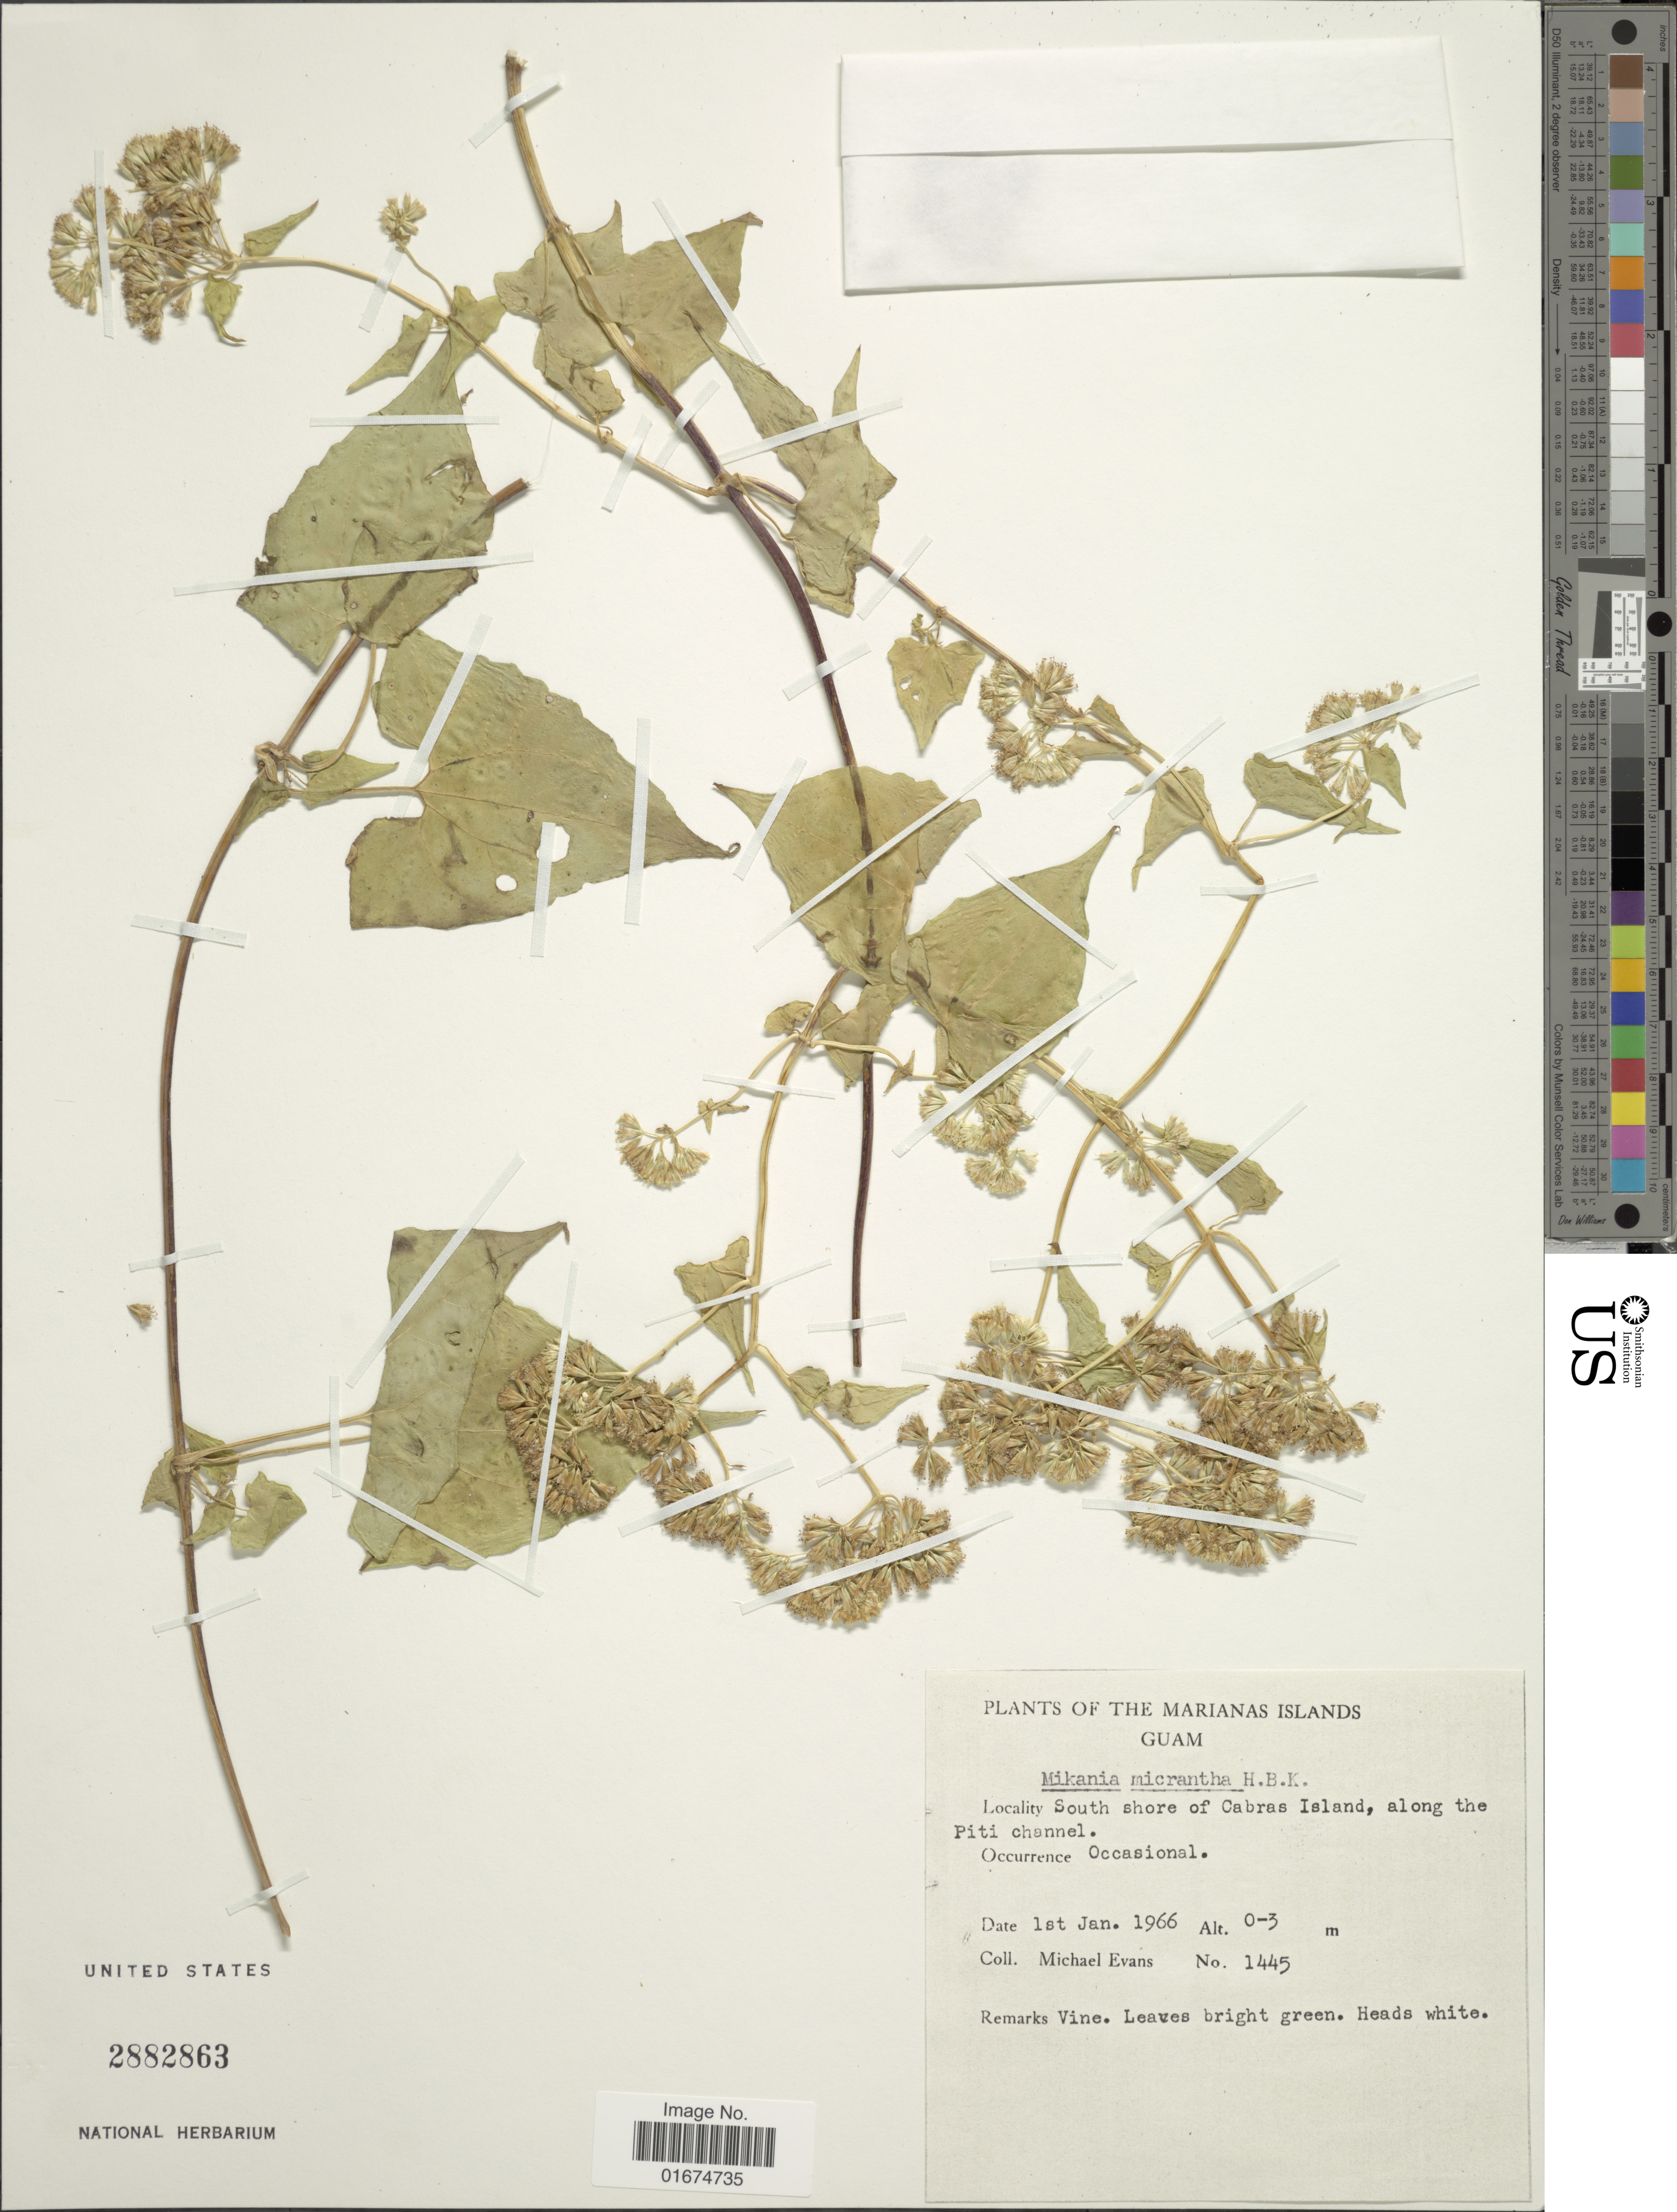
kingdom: Plantae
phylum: Tracheophyta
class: Magnoliopsida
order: Asterales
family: Asteraceae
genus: Mikania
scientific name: Mikania micrantha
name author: Kunth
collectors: M. Evans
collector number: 1445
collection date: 1966-01-01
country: Guam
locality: Marianas Islands, South shore of Cabras Island, along the Piti channel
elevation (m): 0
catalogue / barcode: US 2882863